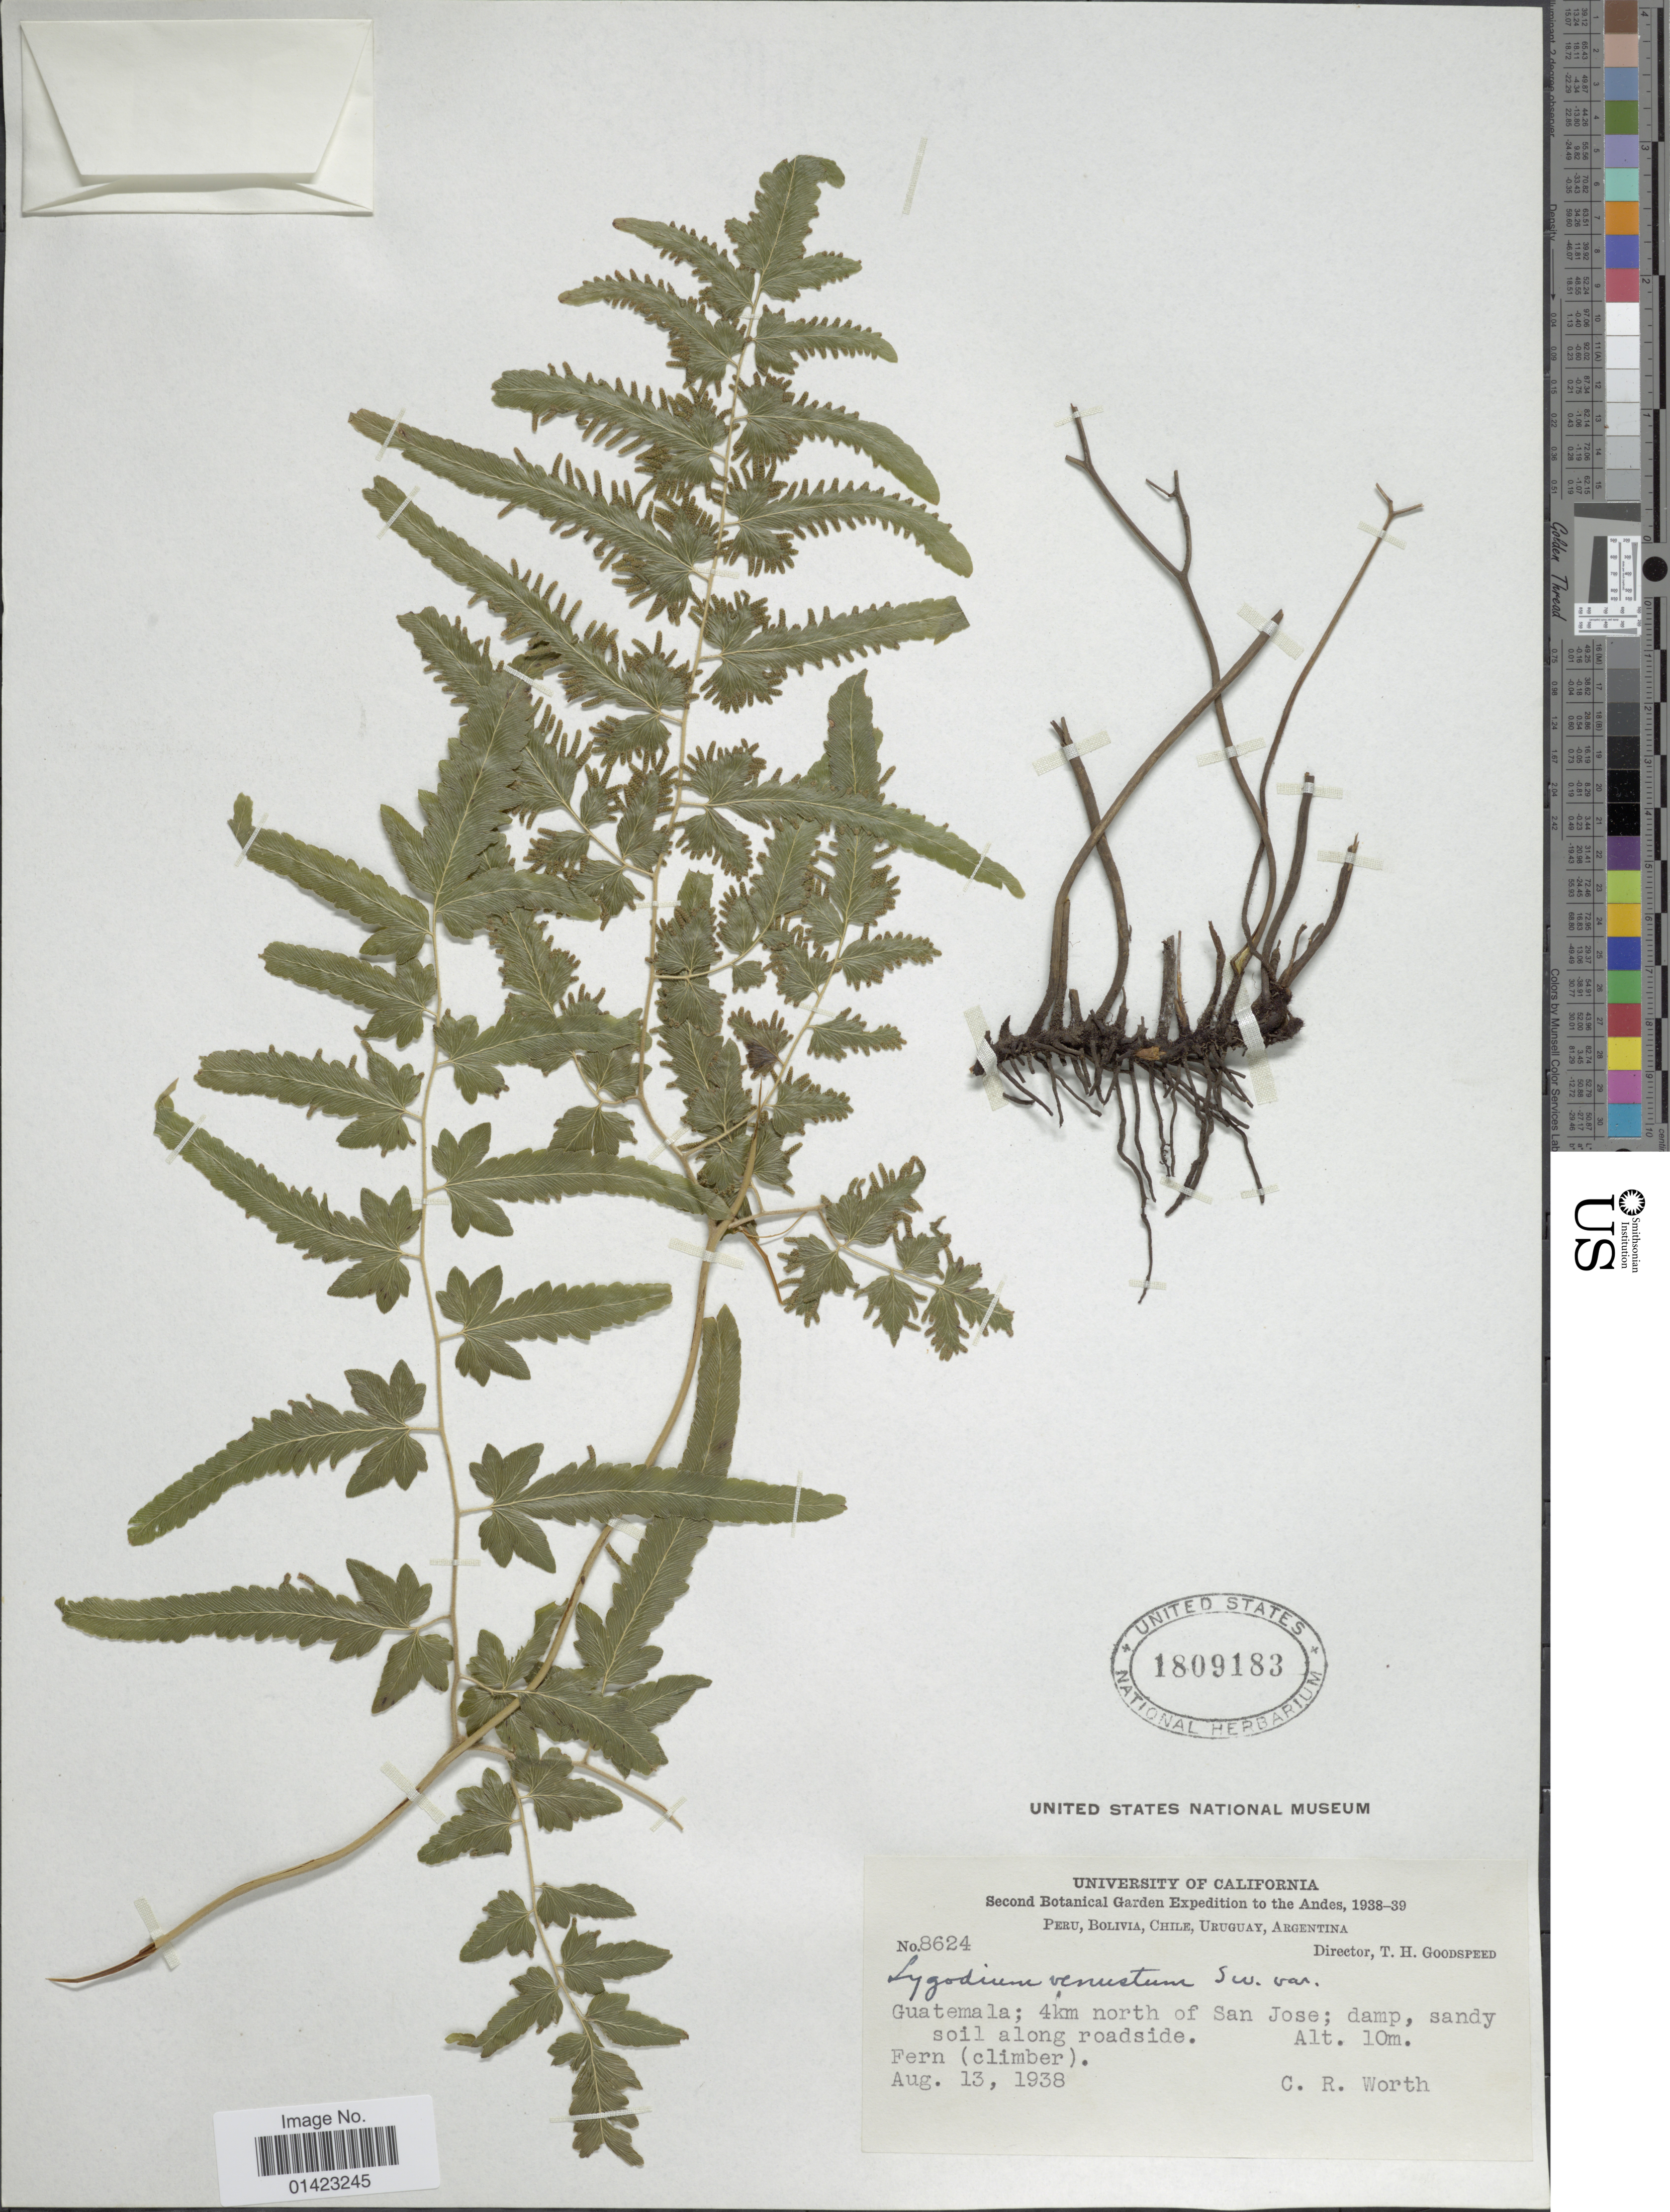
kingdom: Plantae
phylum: Tracheophyta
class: Polypodiopsida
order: Schizaeales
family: Lygodiaceae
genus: Lygodium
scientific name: Lygodium venustum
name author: Sw.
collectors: C. R. Worth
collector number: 8624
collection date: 1938-08-13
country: Guatemala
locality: Guatemala; 4km north of San Jose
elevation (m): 10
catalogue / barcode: US 1809183